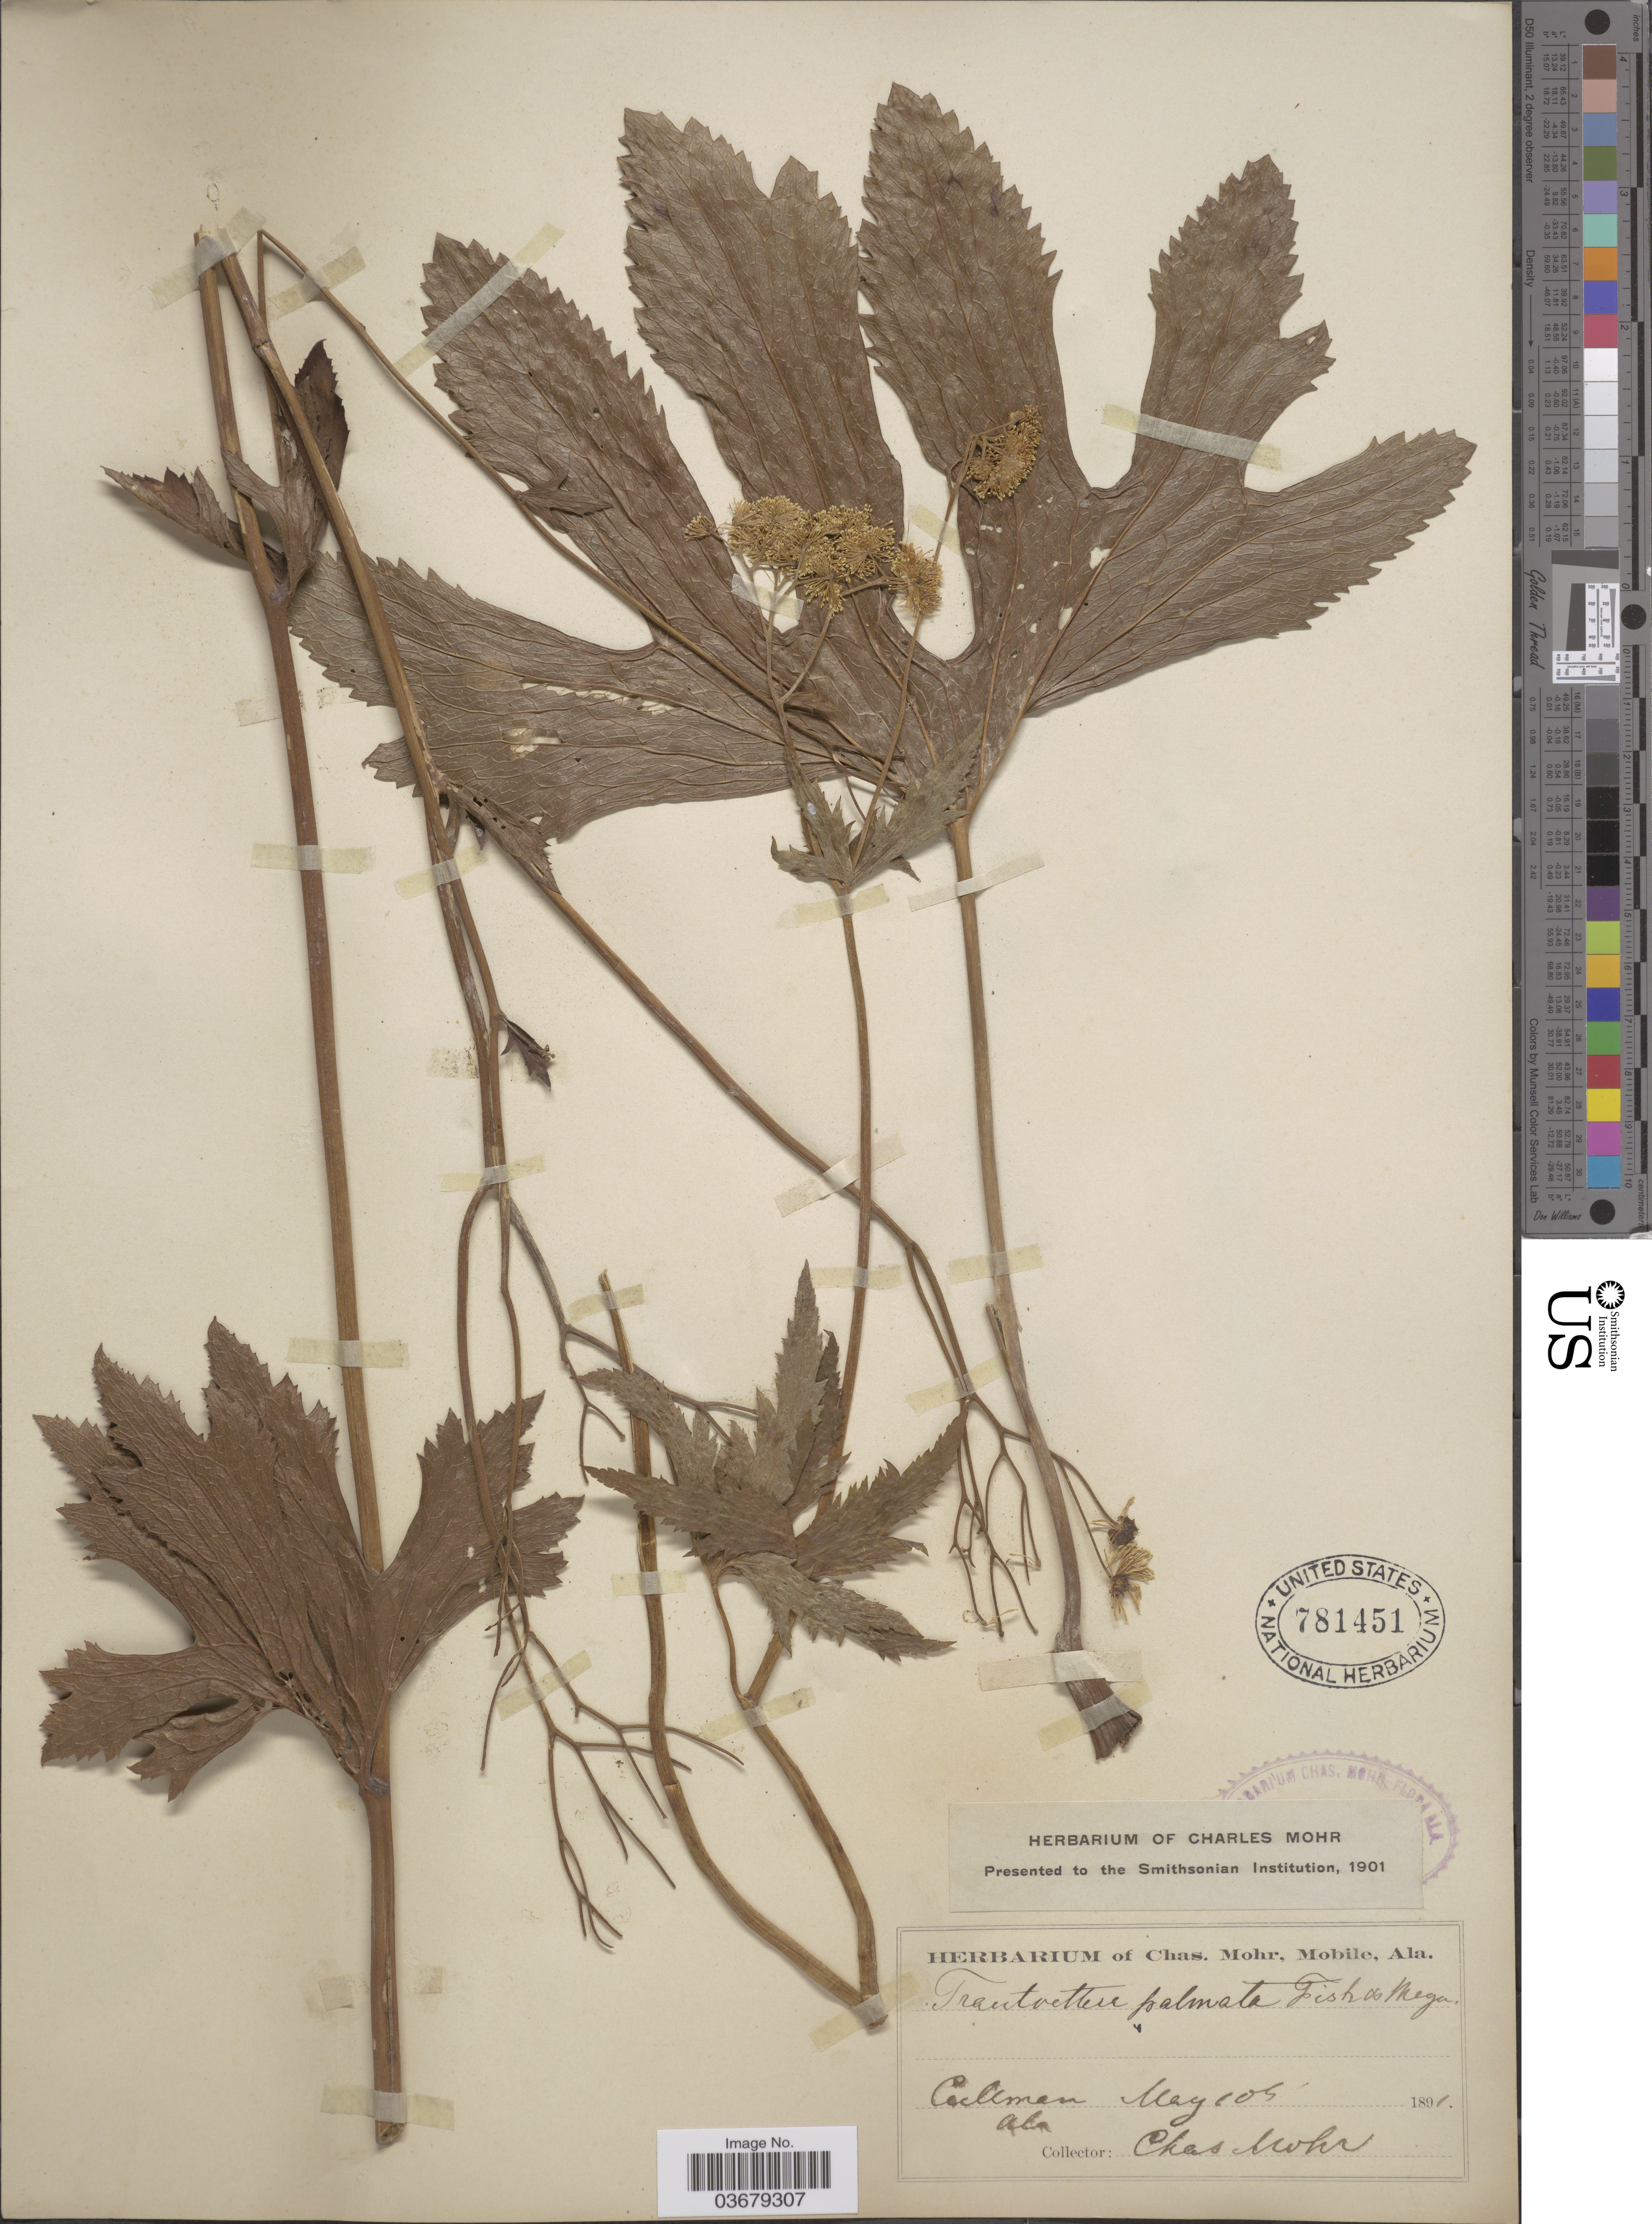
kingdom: Plantae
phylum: Tracheophyta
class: Magnoliopsida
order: Ranunculales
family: Ranunculaceae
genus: Trautvetteria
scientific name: Trautvetteria caroliniensis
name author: (Walter) Vail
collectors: Mohr, C. T. (herbarium)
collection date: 1891-05-10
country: United States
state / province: Alabama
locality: Pullman.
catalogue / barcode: US 781451